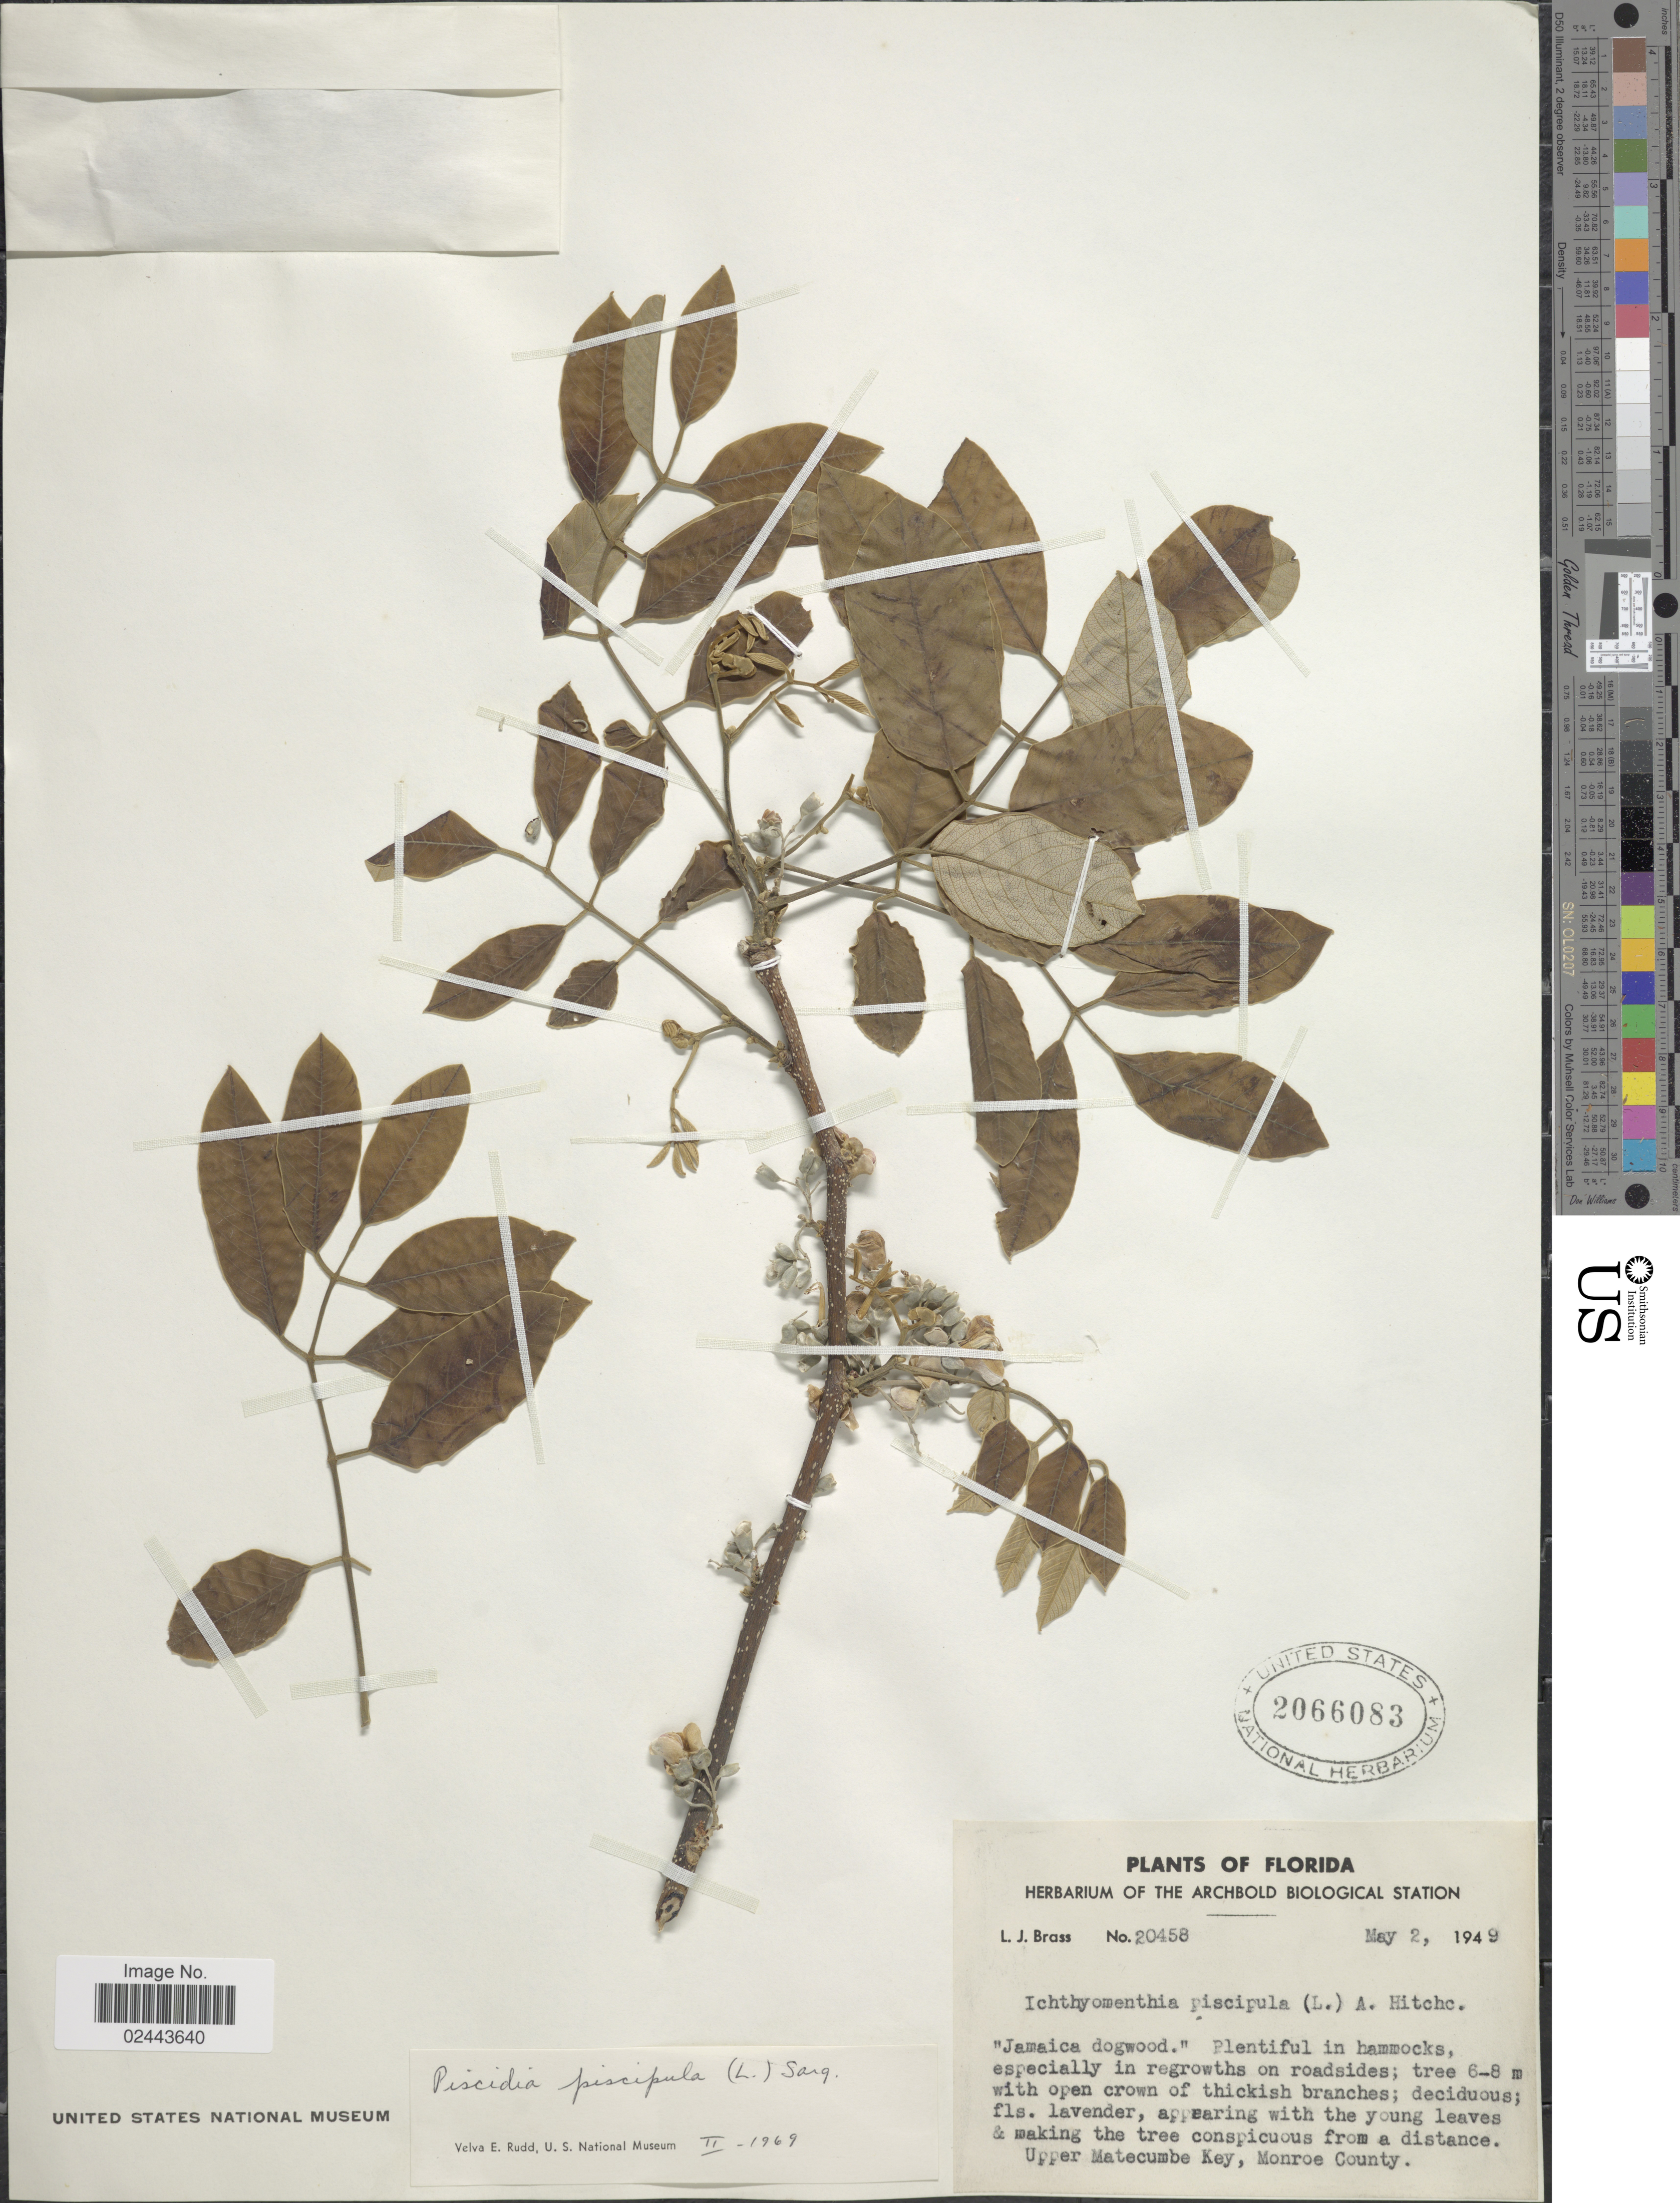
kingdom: Plantae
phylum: Tracheophyta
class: Magnoliopsida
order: Fabales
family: Fabaceae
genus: Piscidia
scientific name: Piscidia piscipula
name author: (L.) Sarg.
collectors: L. J. Brass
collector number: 20458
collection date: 1949-05-02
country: United States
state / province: Florida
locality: Upper Matecumbe Key, Monroe Key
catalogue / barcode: US 2066083